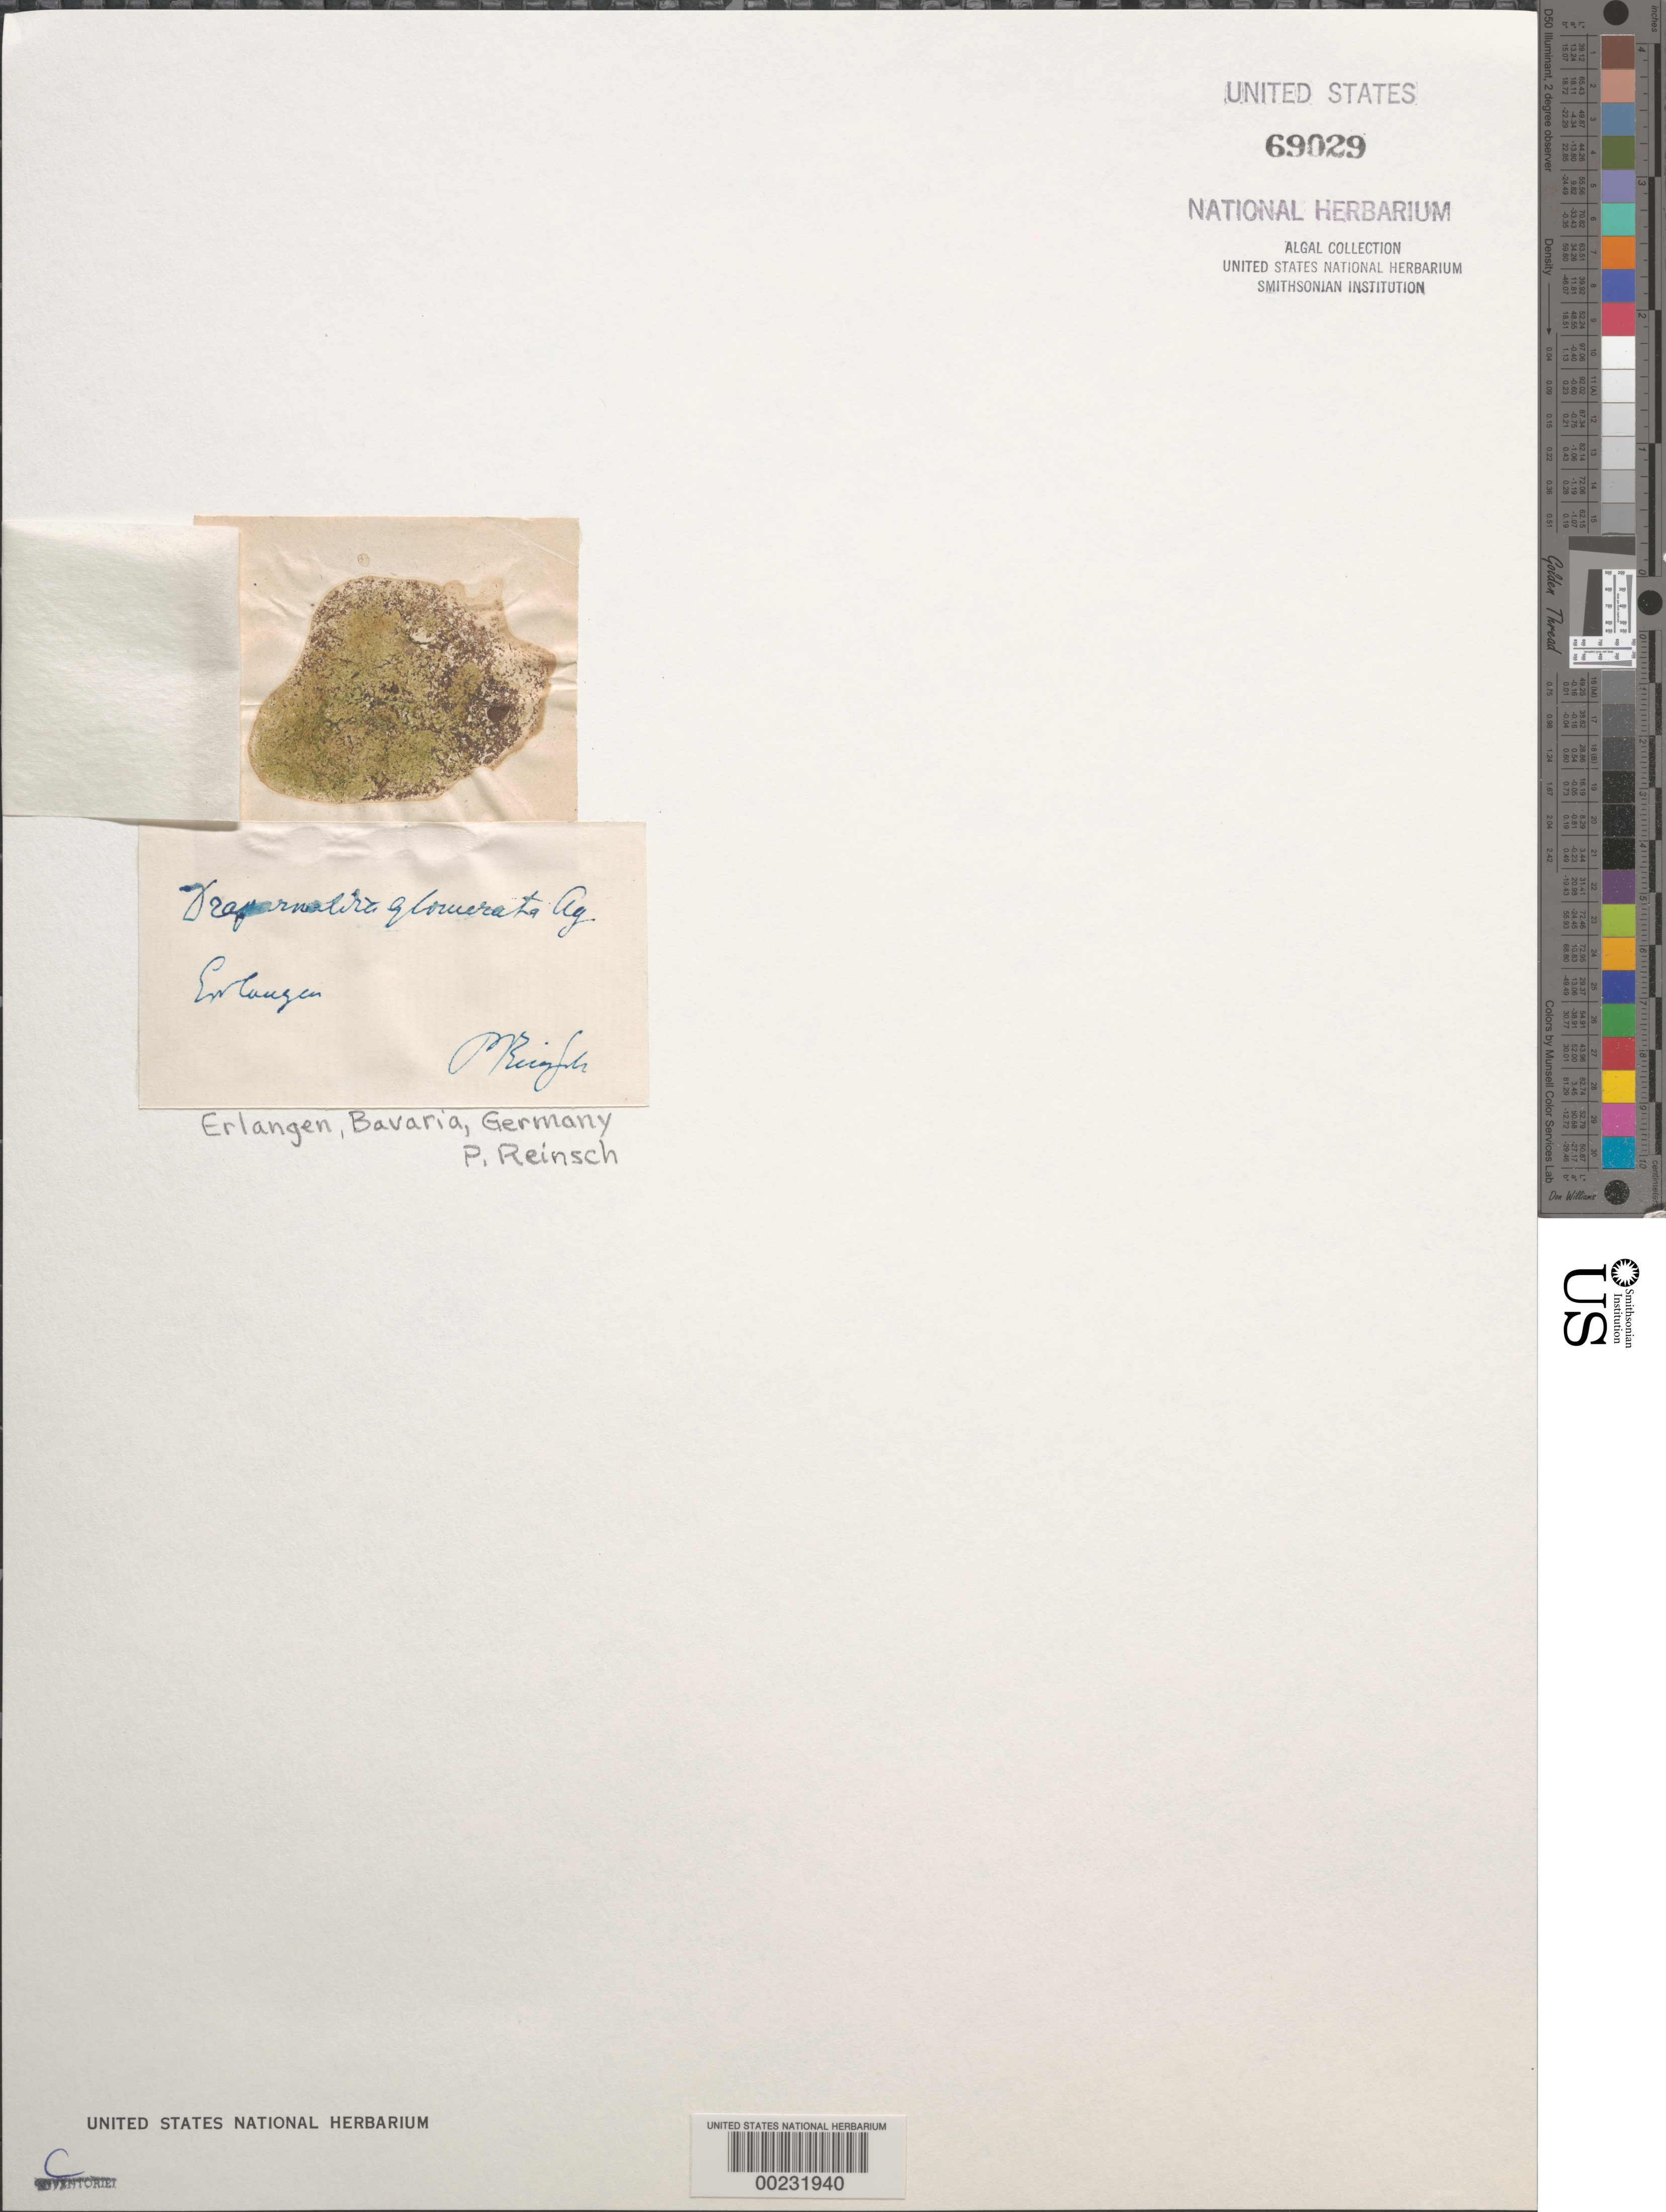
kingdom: Plantae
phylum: Chlorophyta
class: Chlorophyceae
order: Chaetophorales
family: Chaetophoraceae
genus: Draparnaldia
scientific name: Draparnaldia mutabilis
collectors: P. F. Reinsch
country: Germany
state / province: Bayern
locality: Erlangen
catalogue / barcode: US 69029